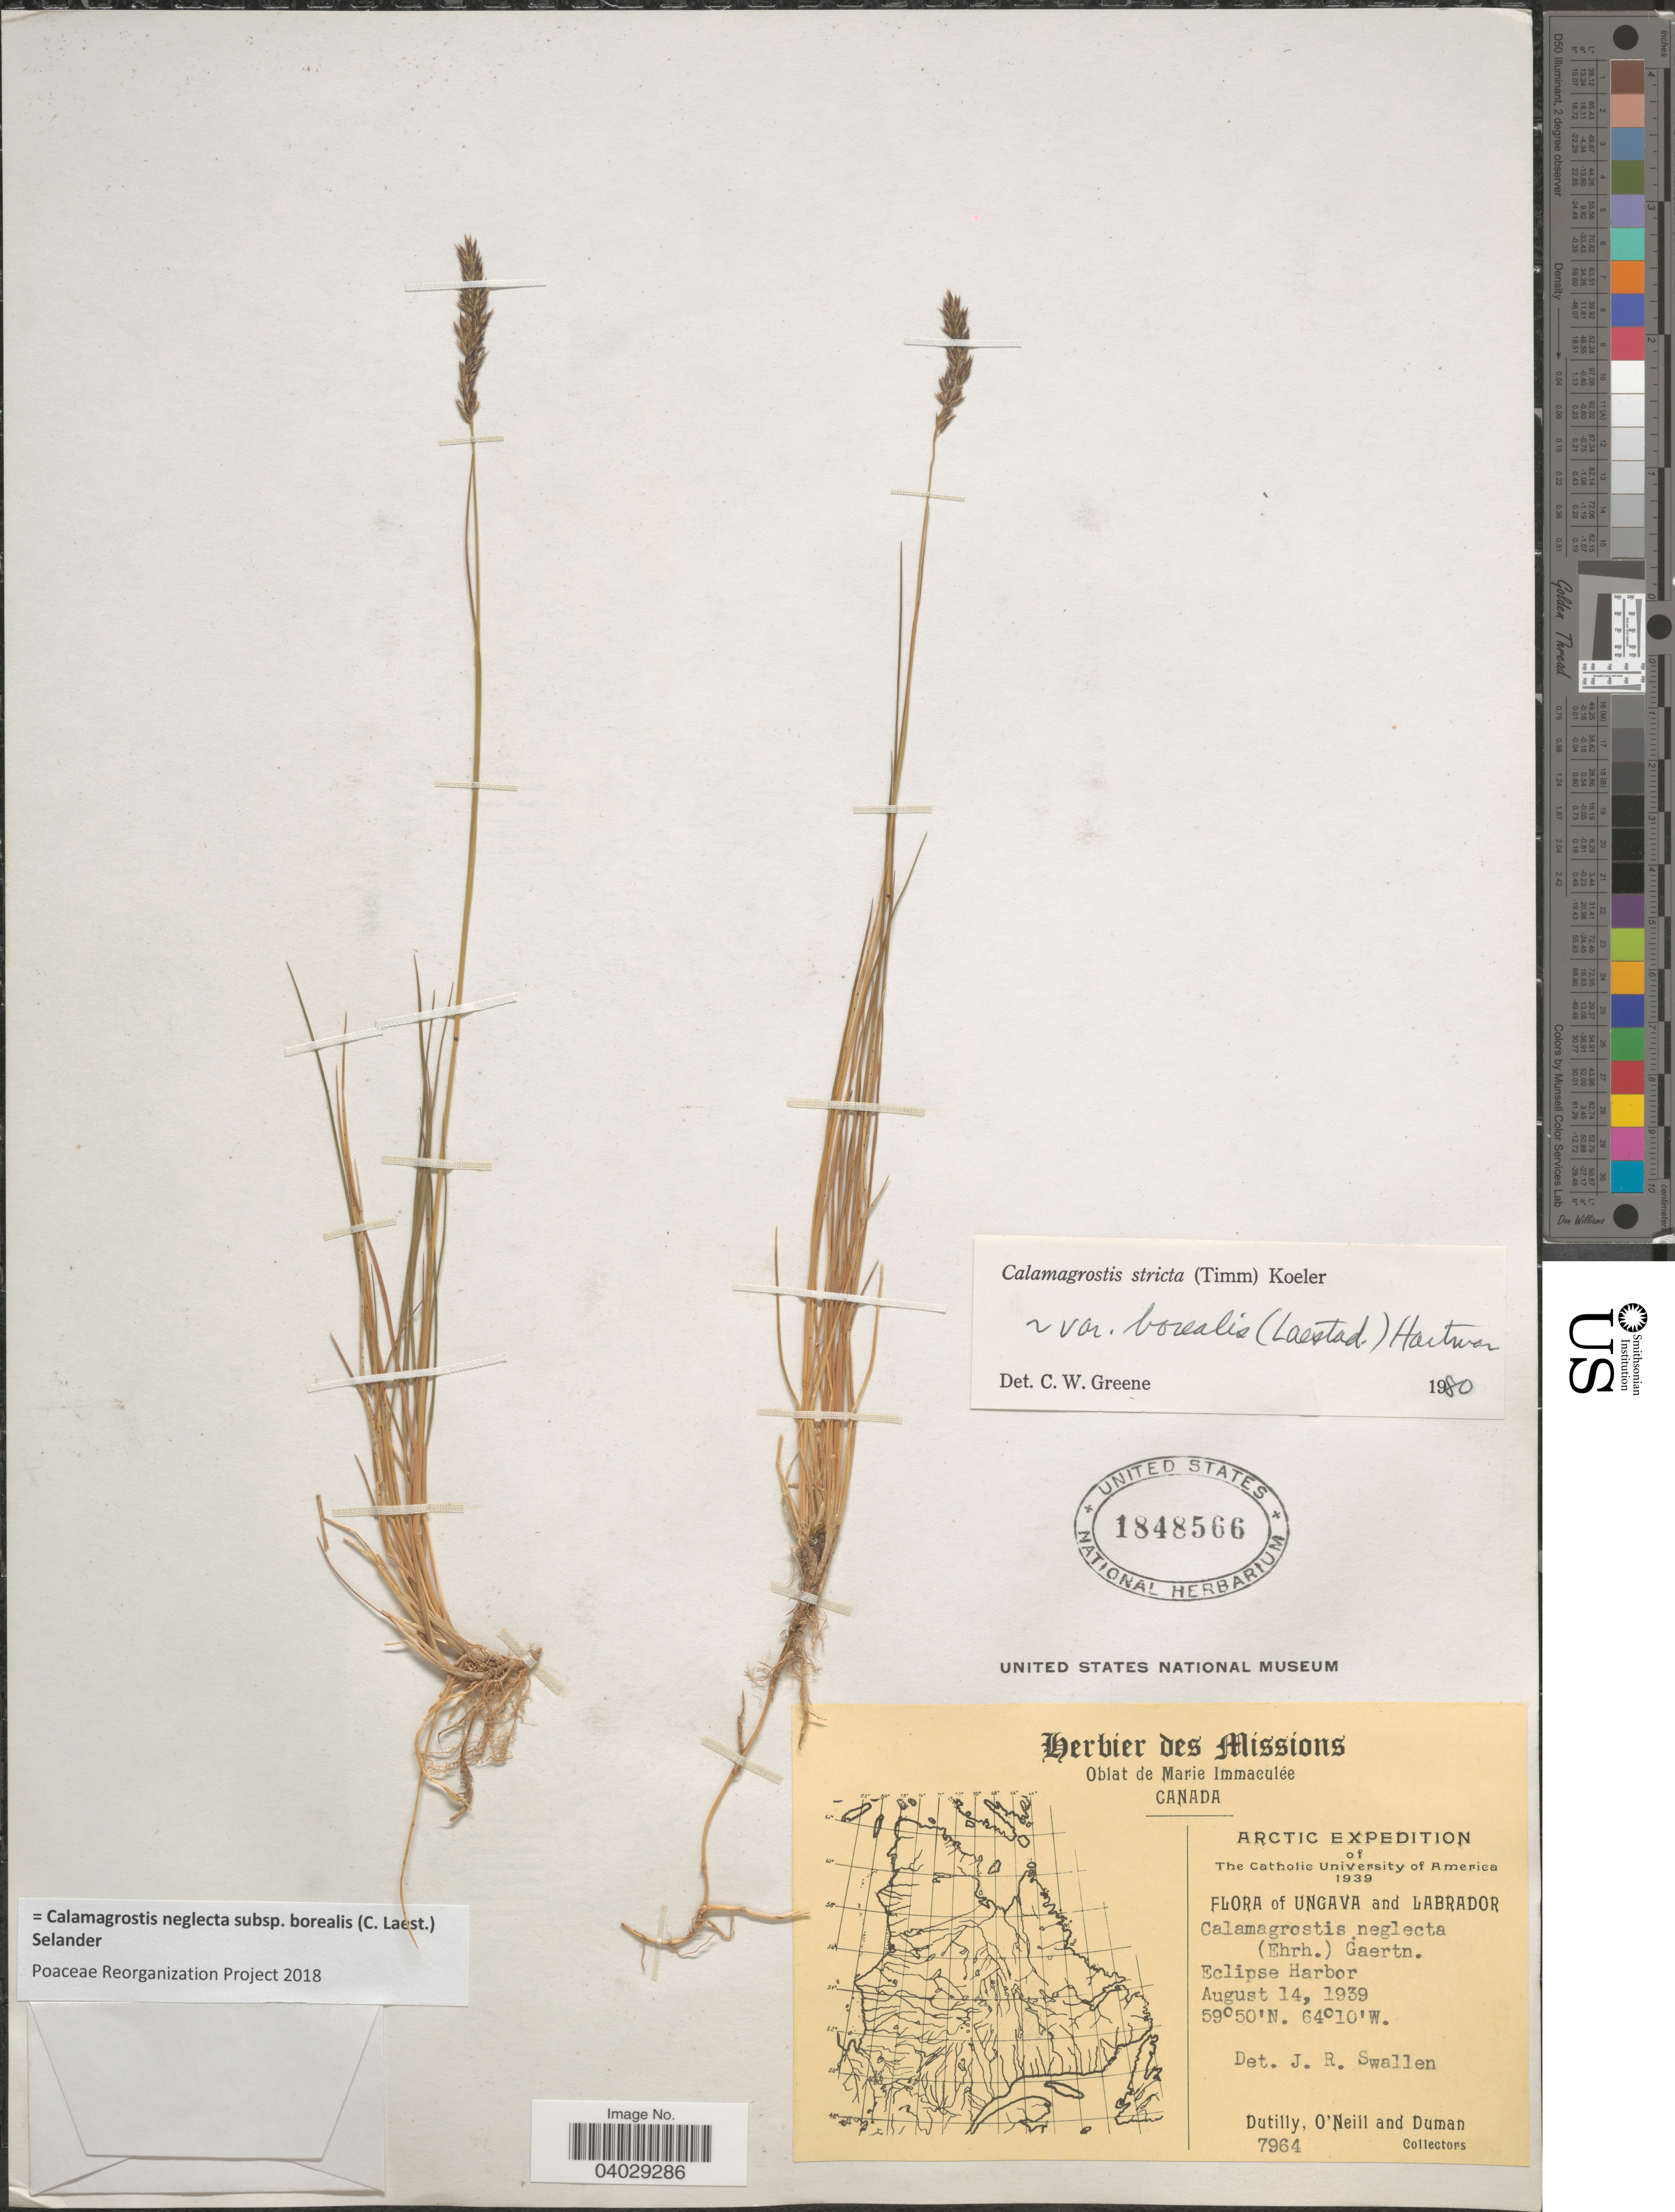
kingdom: Plantae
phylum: Tracheophyta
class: Liliopsida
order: Poales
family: Poaceae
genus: Calamagrostis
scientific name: Calamagrostis neglecta subsp. borealis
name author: (C. Laest.) Selander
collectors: -. Dutilly, -. O'Neill & -. Duman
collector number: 7964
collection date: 1939-08-14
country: Canada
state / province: Newfoundland and Labrador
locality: Ungava and Labrador. Eclipse Harbor.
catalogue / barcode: US 1848566